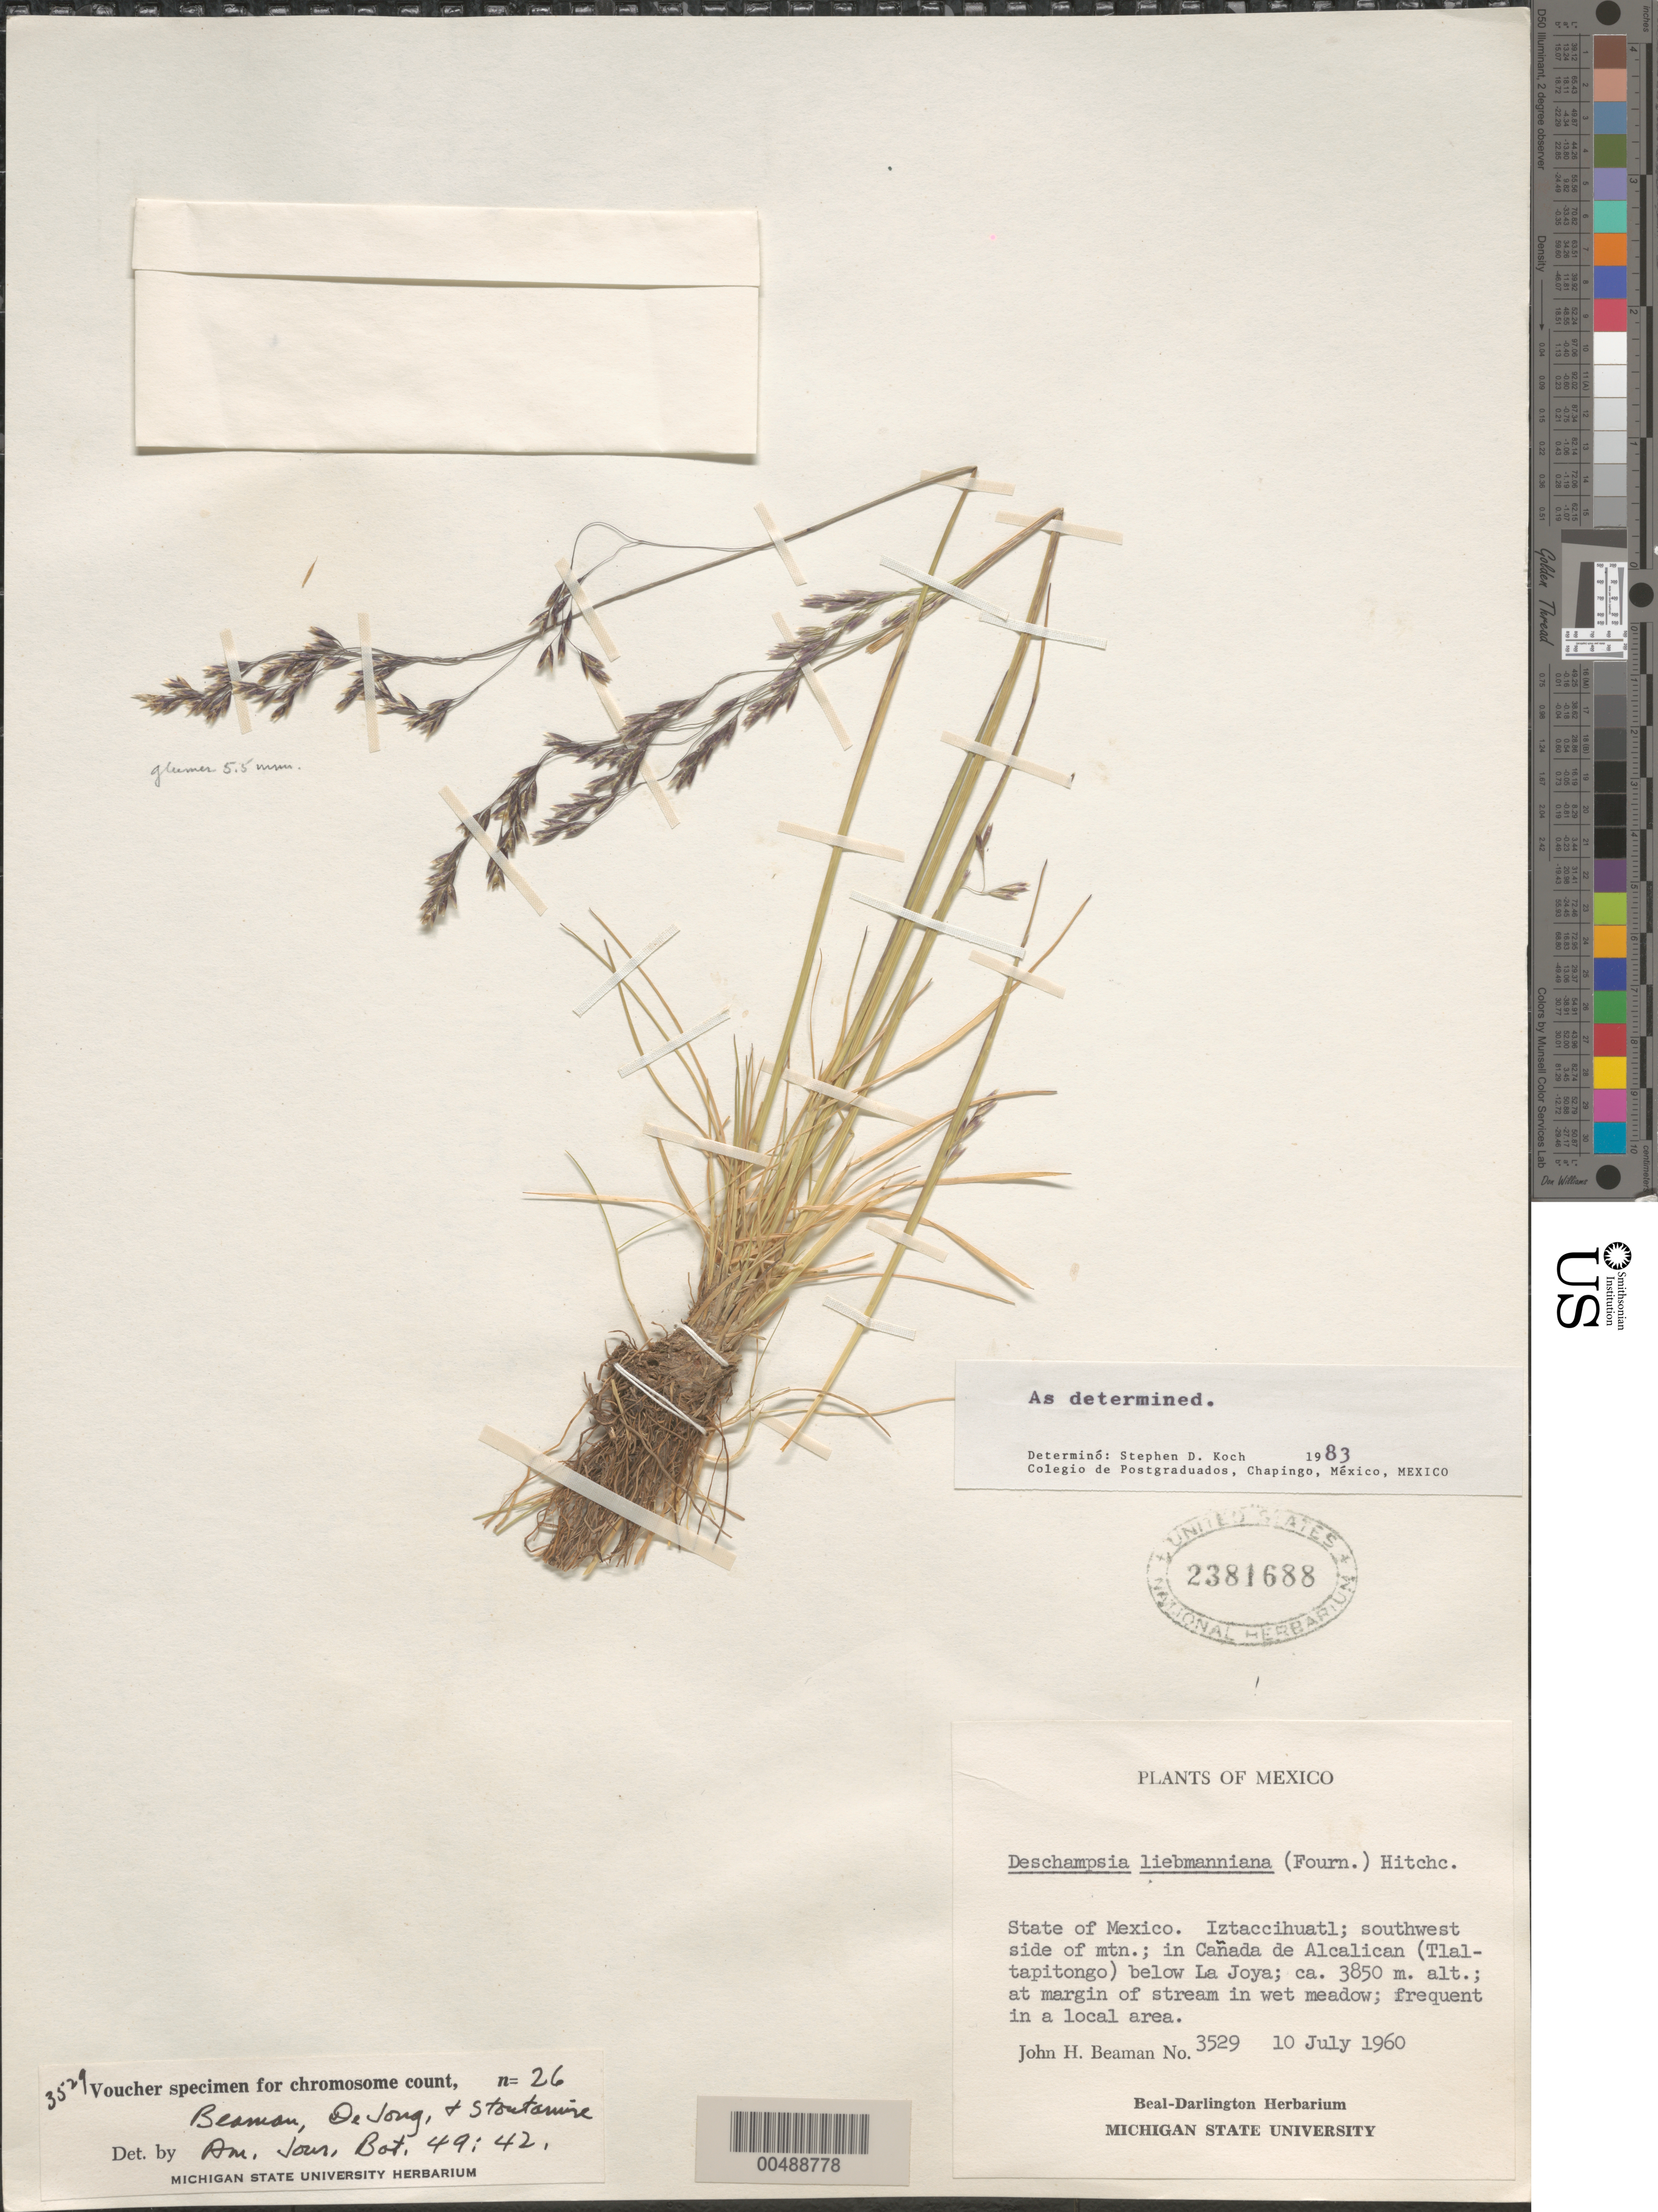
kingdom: Plantae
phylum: Tracheophyta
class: Liliopsida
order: Poales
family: Poaceae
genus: Deschampsia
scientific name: Deschampsia liebmanniana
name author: (E. Fourn.) Hitchc.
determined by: Koch, S. D.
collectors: J. H. Beaman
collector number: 3529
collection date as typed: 10 Jul 1960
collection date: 1960-07-10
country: Mexico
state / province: México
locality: Iztaccihuatl, SW side of mtn., in Cañada de Alcalican (Tlaltapitongo) below La Joya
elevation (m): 3850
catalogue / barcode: US 2381688